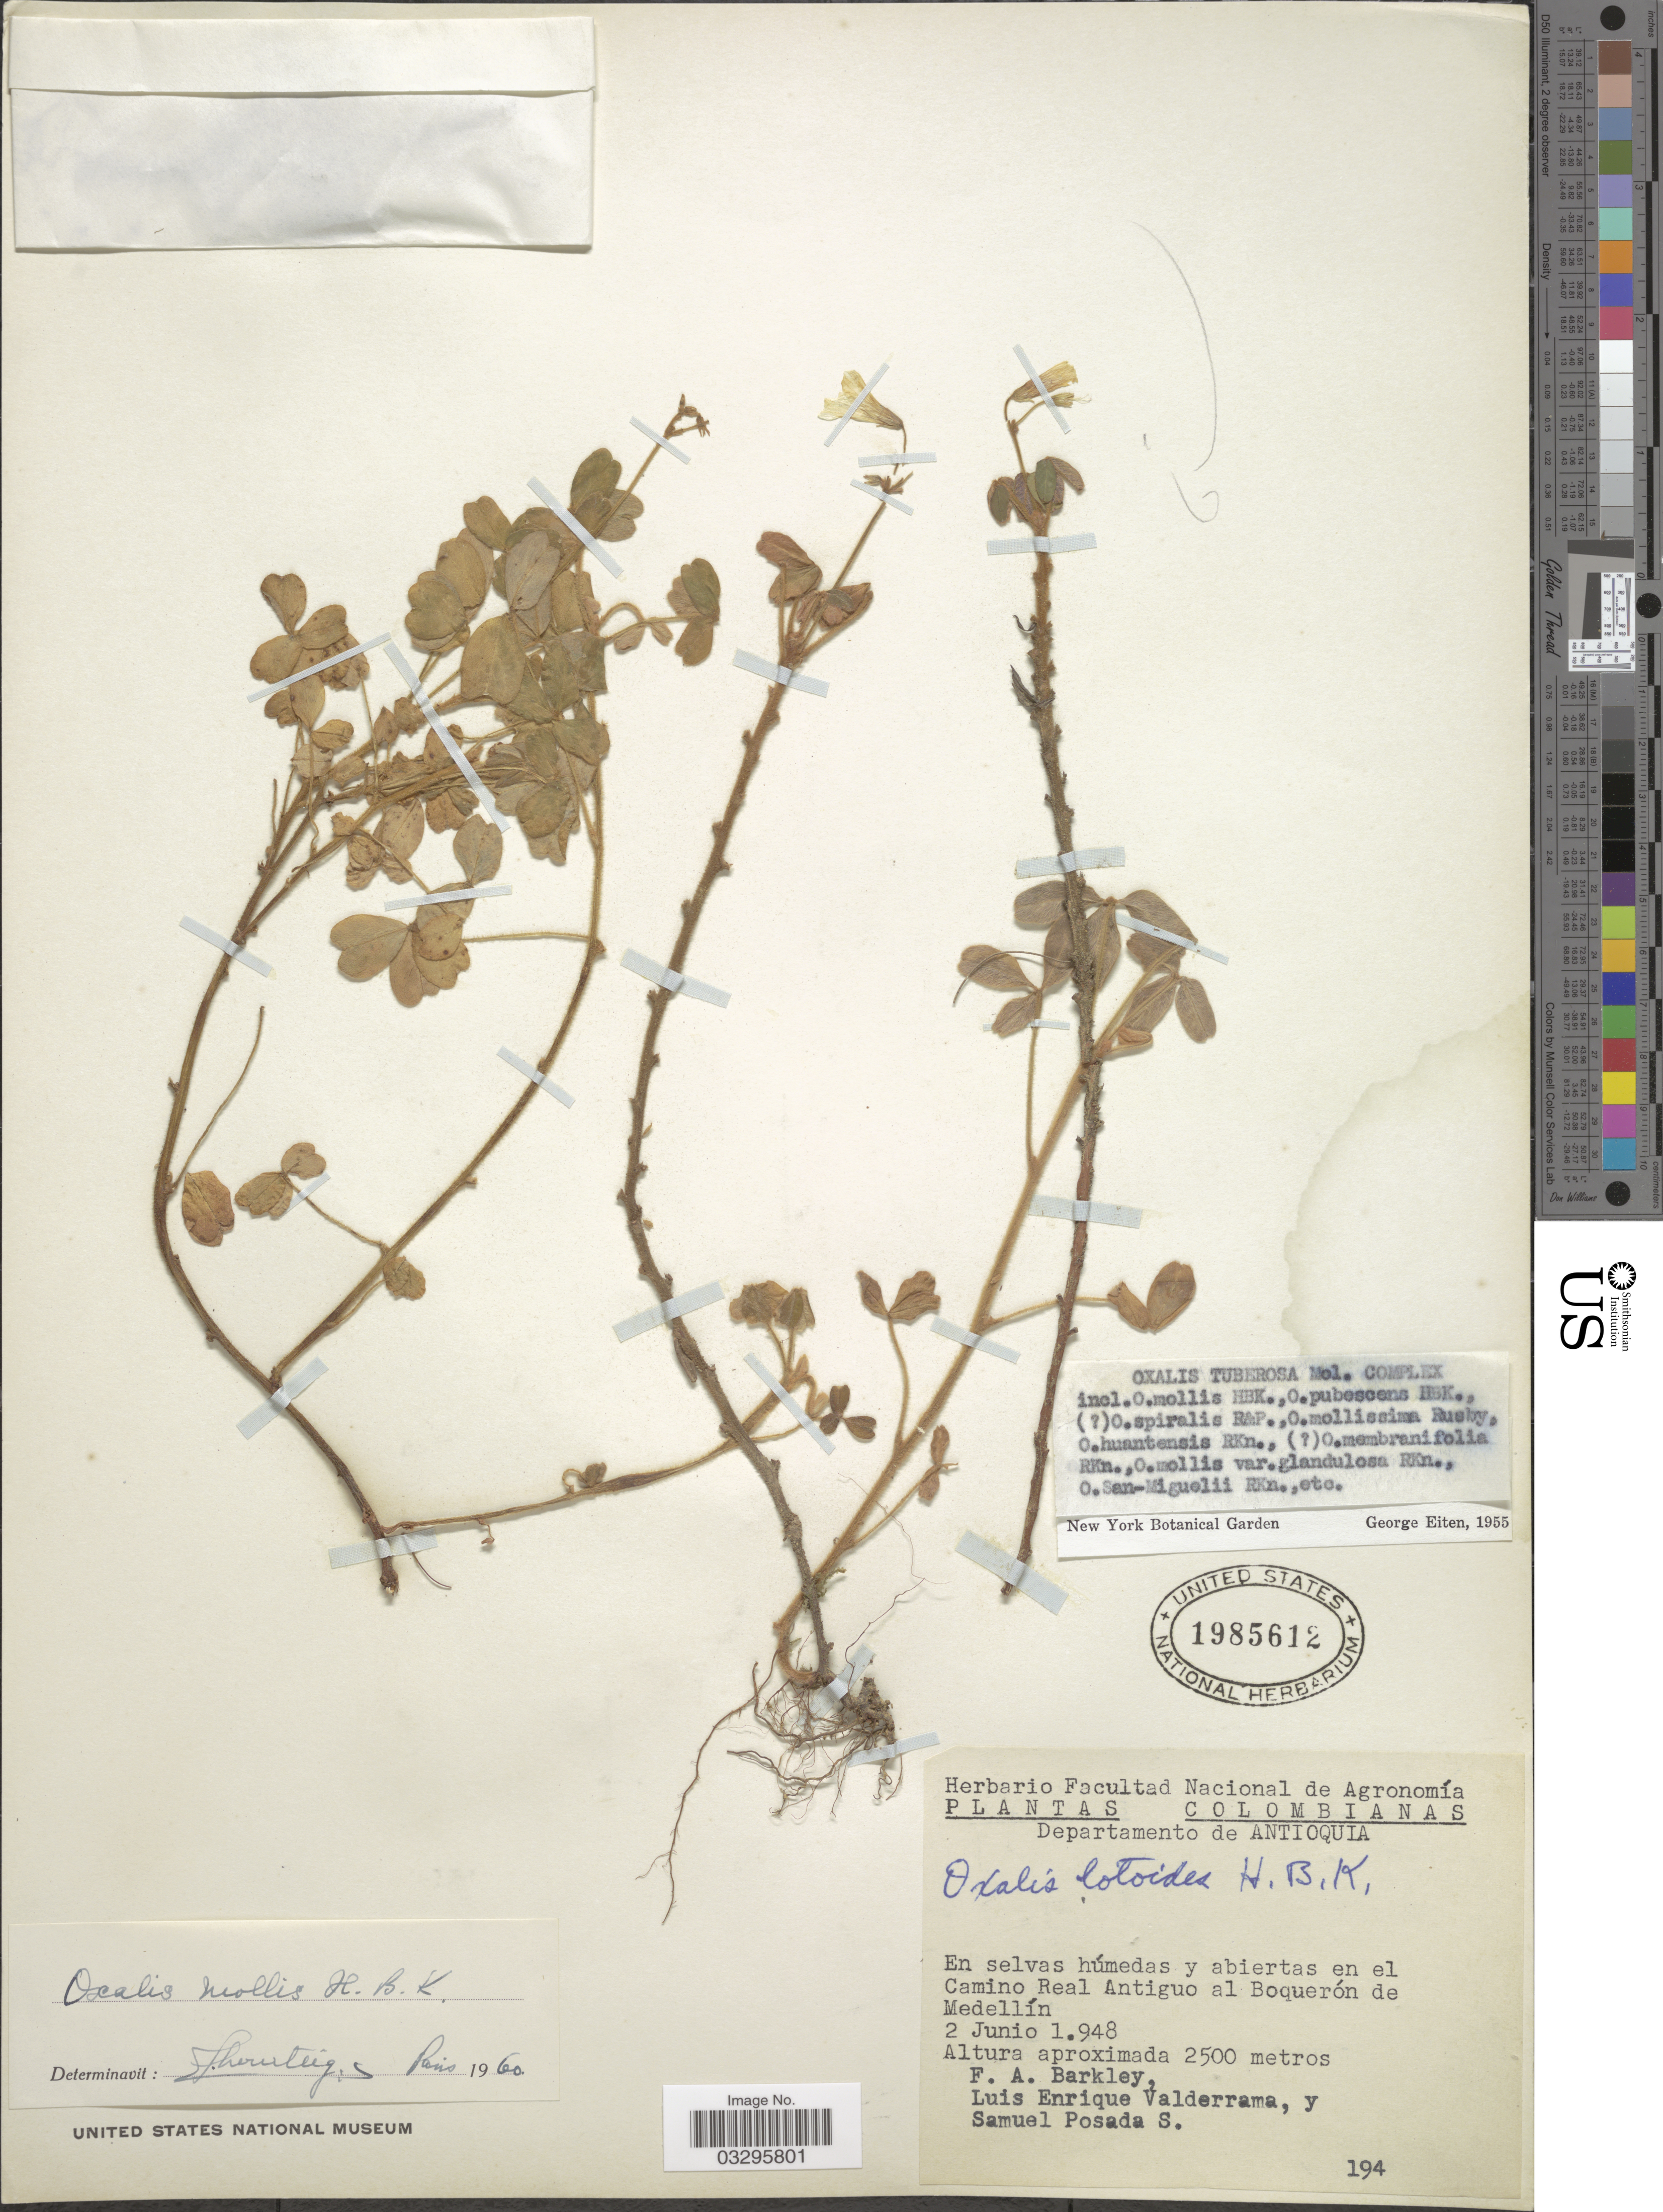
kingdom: Plantae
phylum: Tracheophyta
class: Magnoliopsida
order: Oxalidales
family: Oxalidaceae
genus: Oxalis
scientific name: Oxalis mollis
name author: Kunth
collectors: F. A. Barkley, L. Valderrama & S. Posada S.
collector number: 194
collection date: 1948-06-02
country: Colombia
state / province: Antioquia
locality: Departamento de Antioquia. En selves húmedas y abiertas en el Camino Real Antiguo al Boquerón de Medellín.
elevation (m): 2500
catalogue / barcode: US 1985612